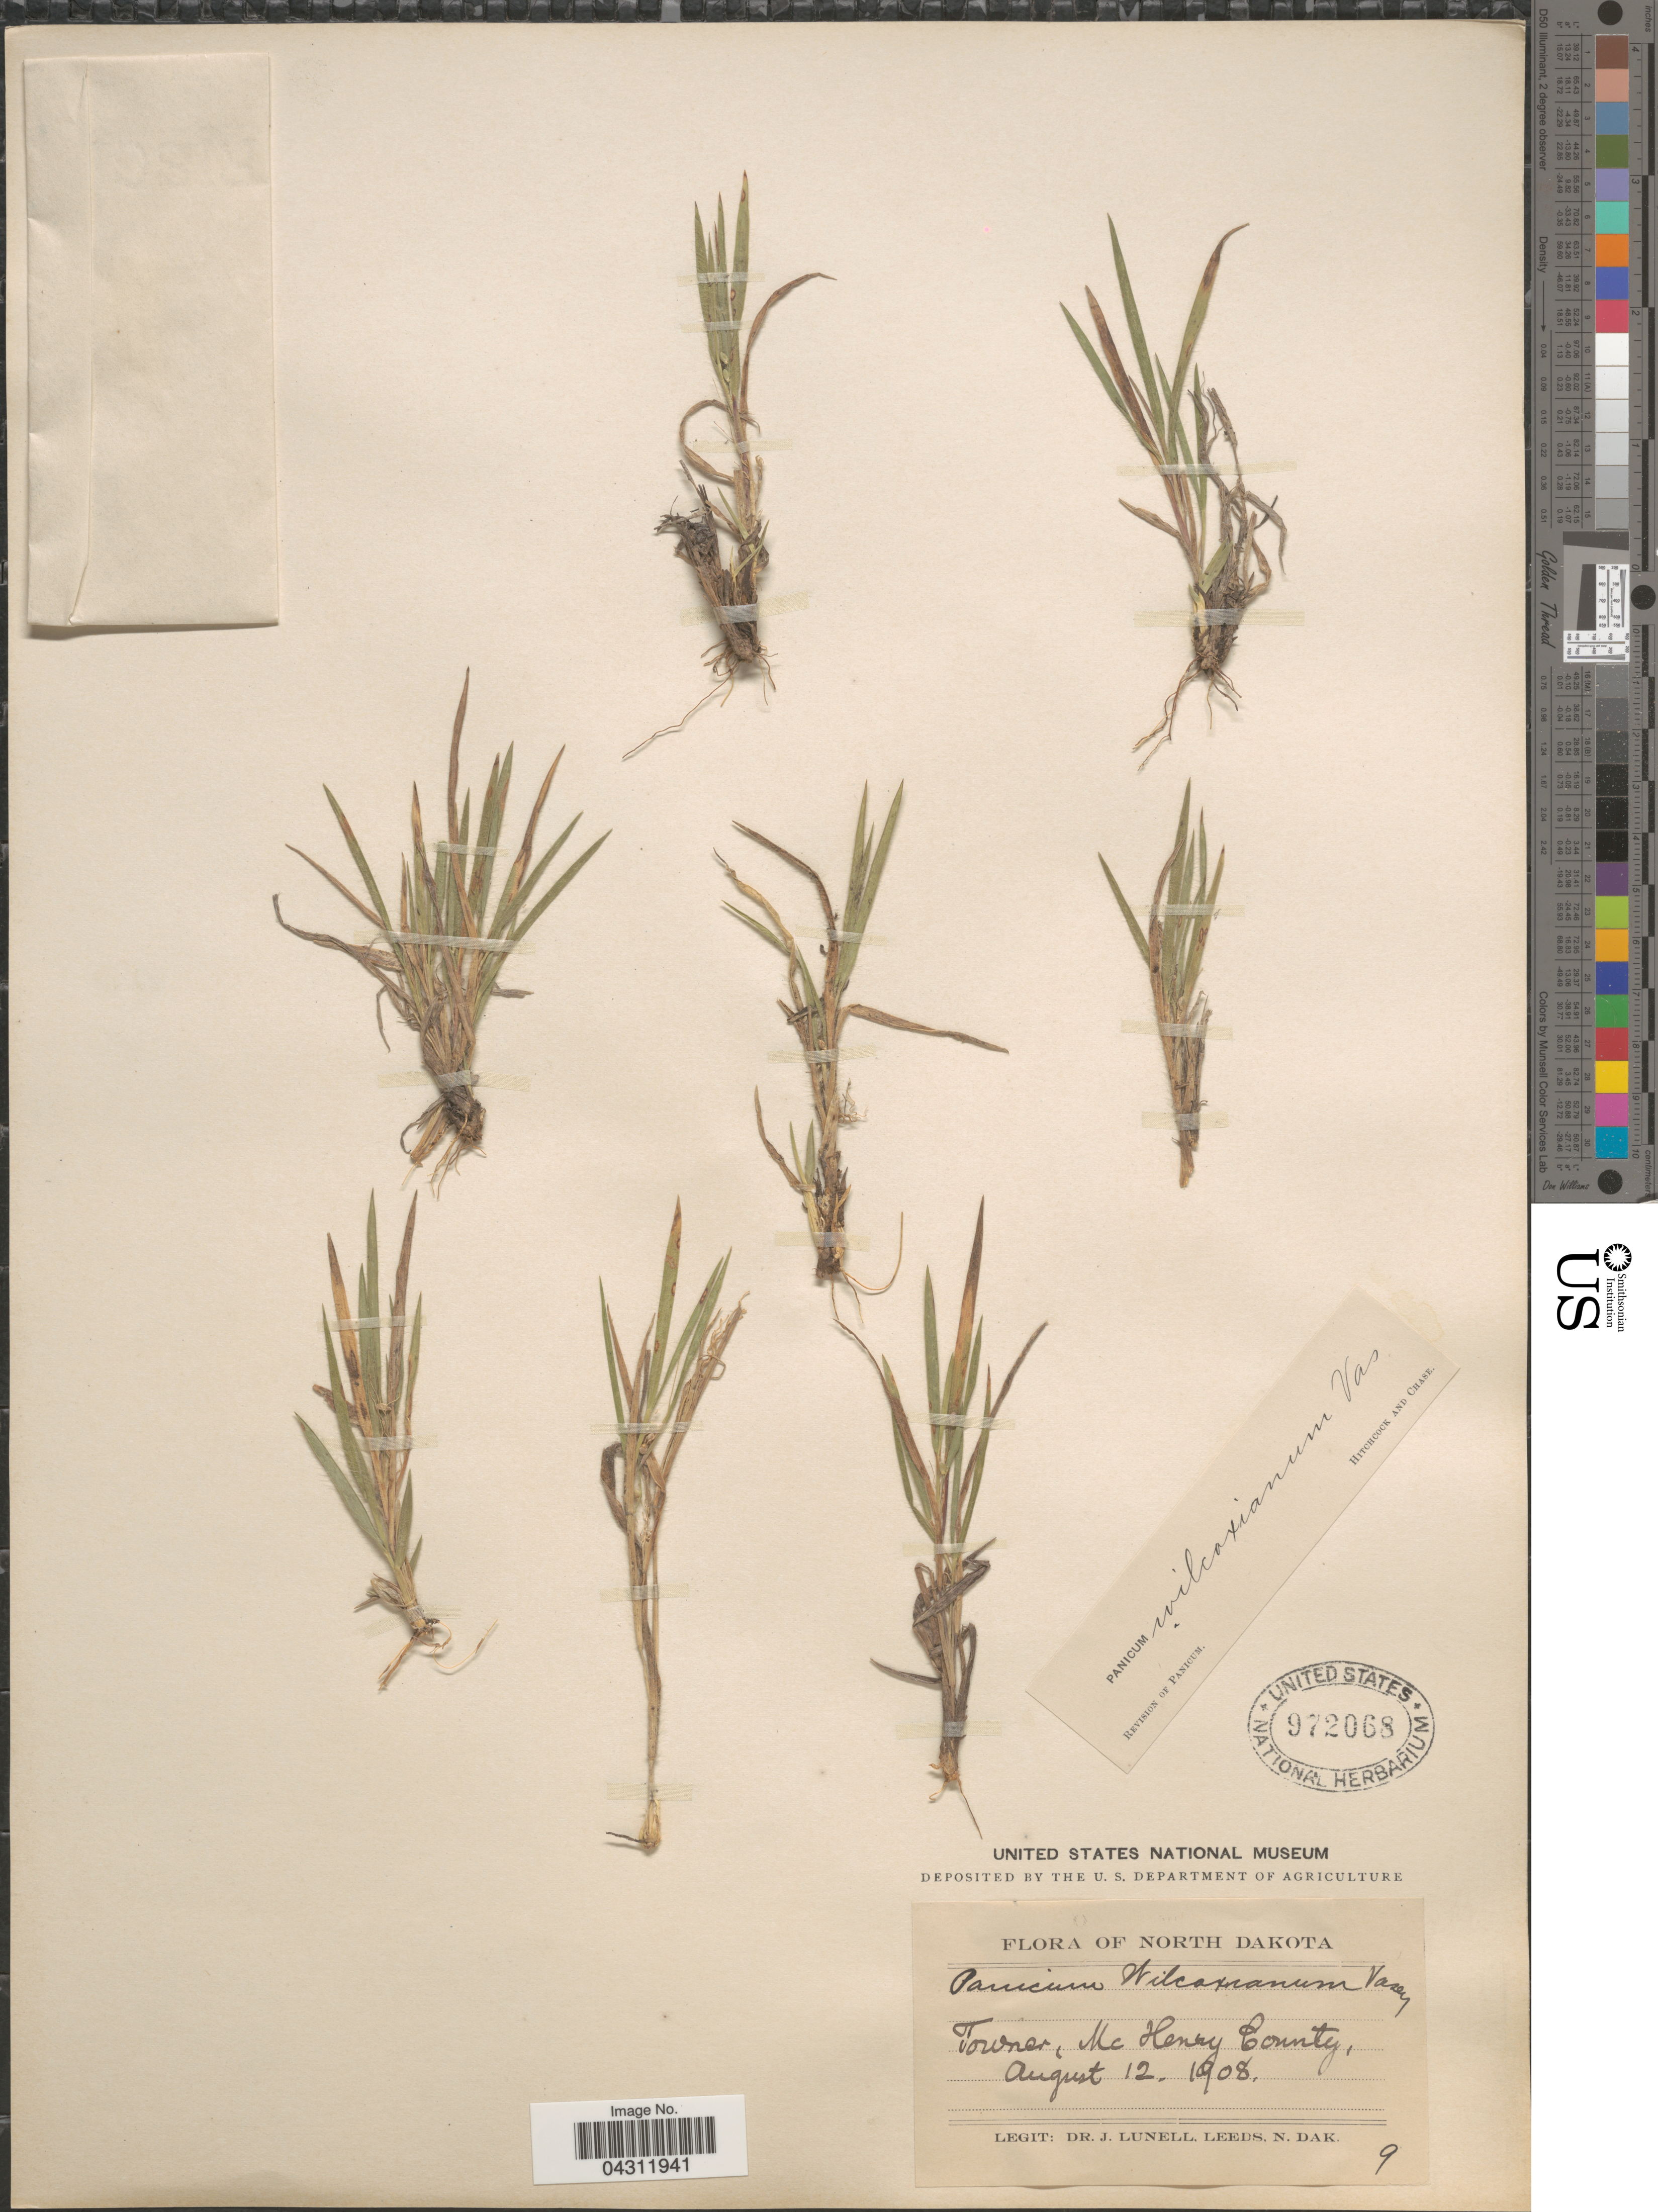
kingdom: Plantae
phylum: Tracheophyta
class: Liliopsida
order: Poales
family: Poaceae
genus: Dichanthelium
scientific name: Dichanthelium wilcoxianum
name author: Freckmann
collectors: J. Leeds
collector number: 9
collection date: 1908-08-12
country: United States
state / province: North Dakota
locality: Towner, Mc Henry County.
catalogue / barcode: US 972068